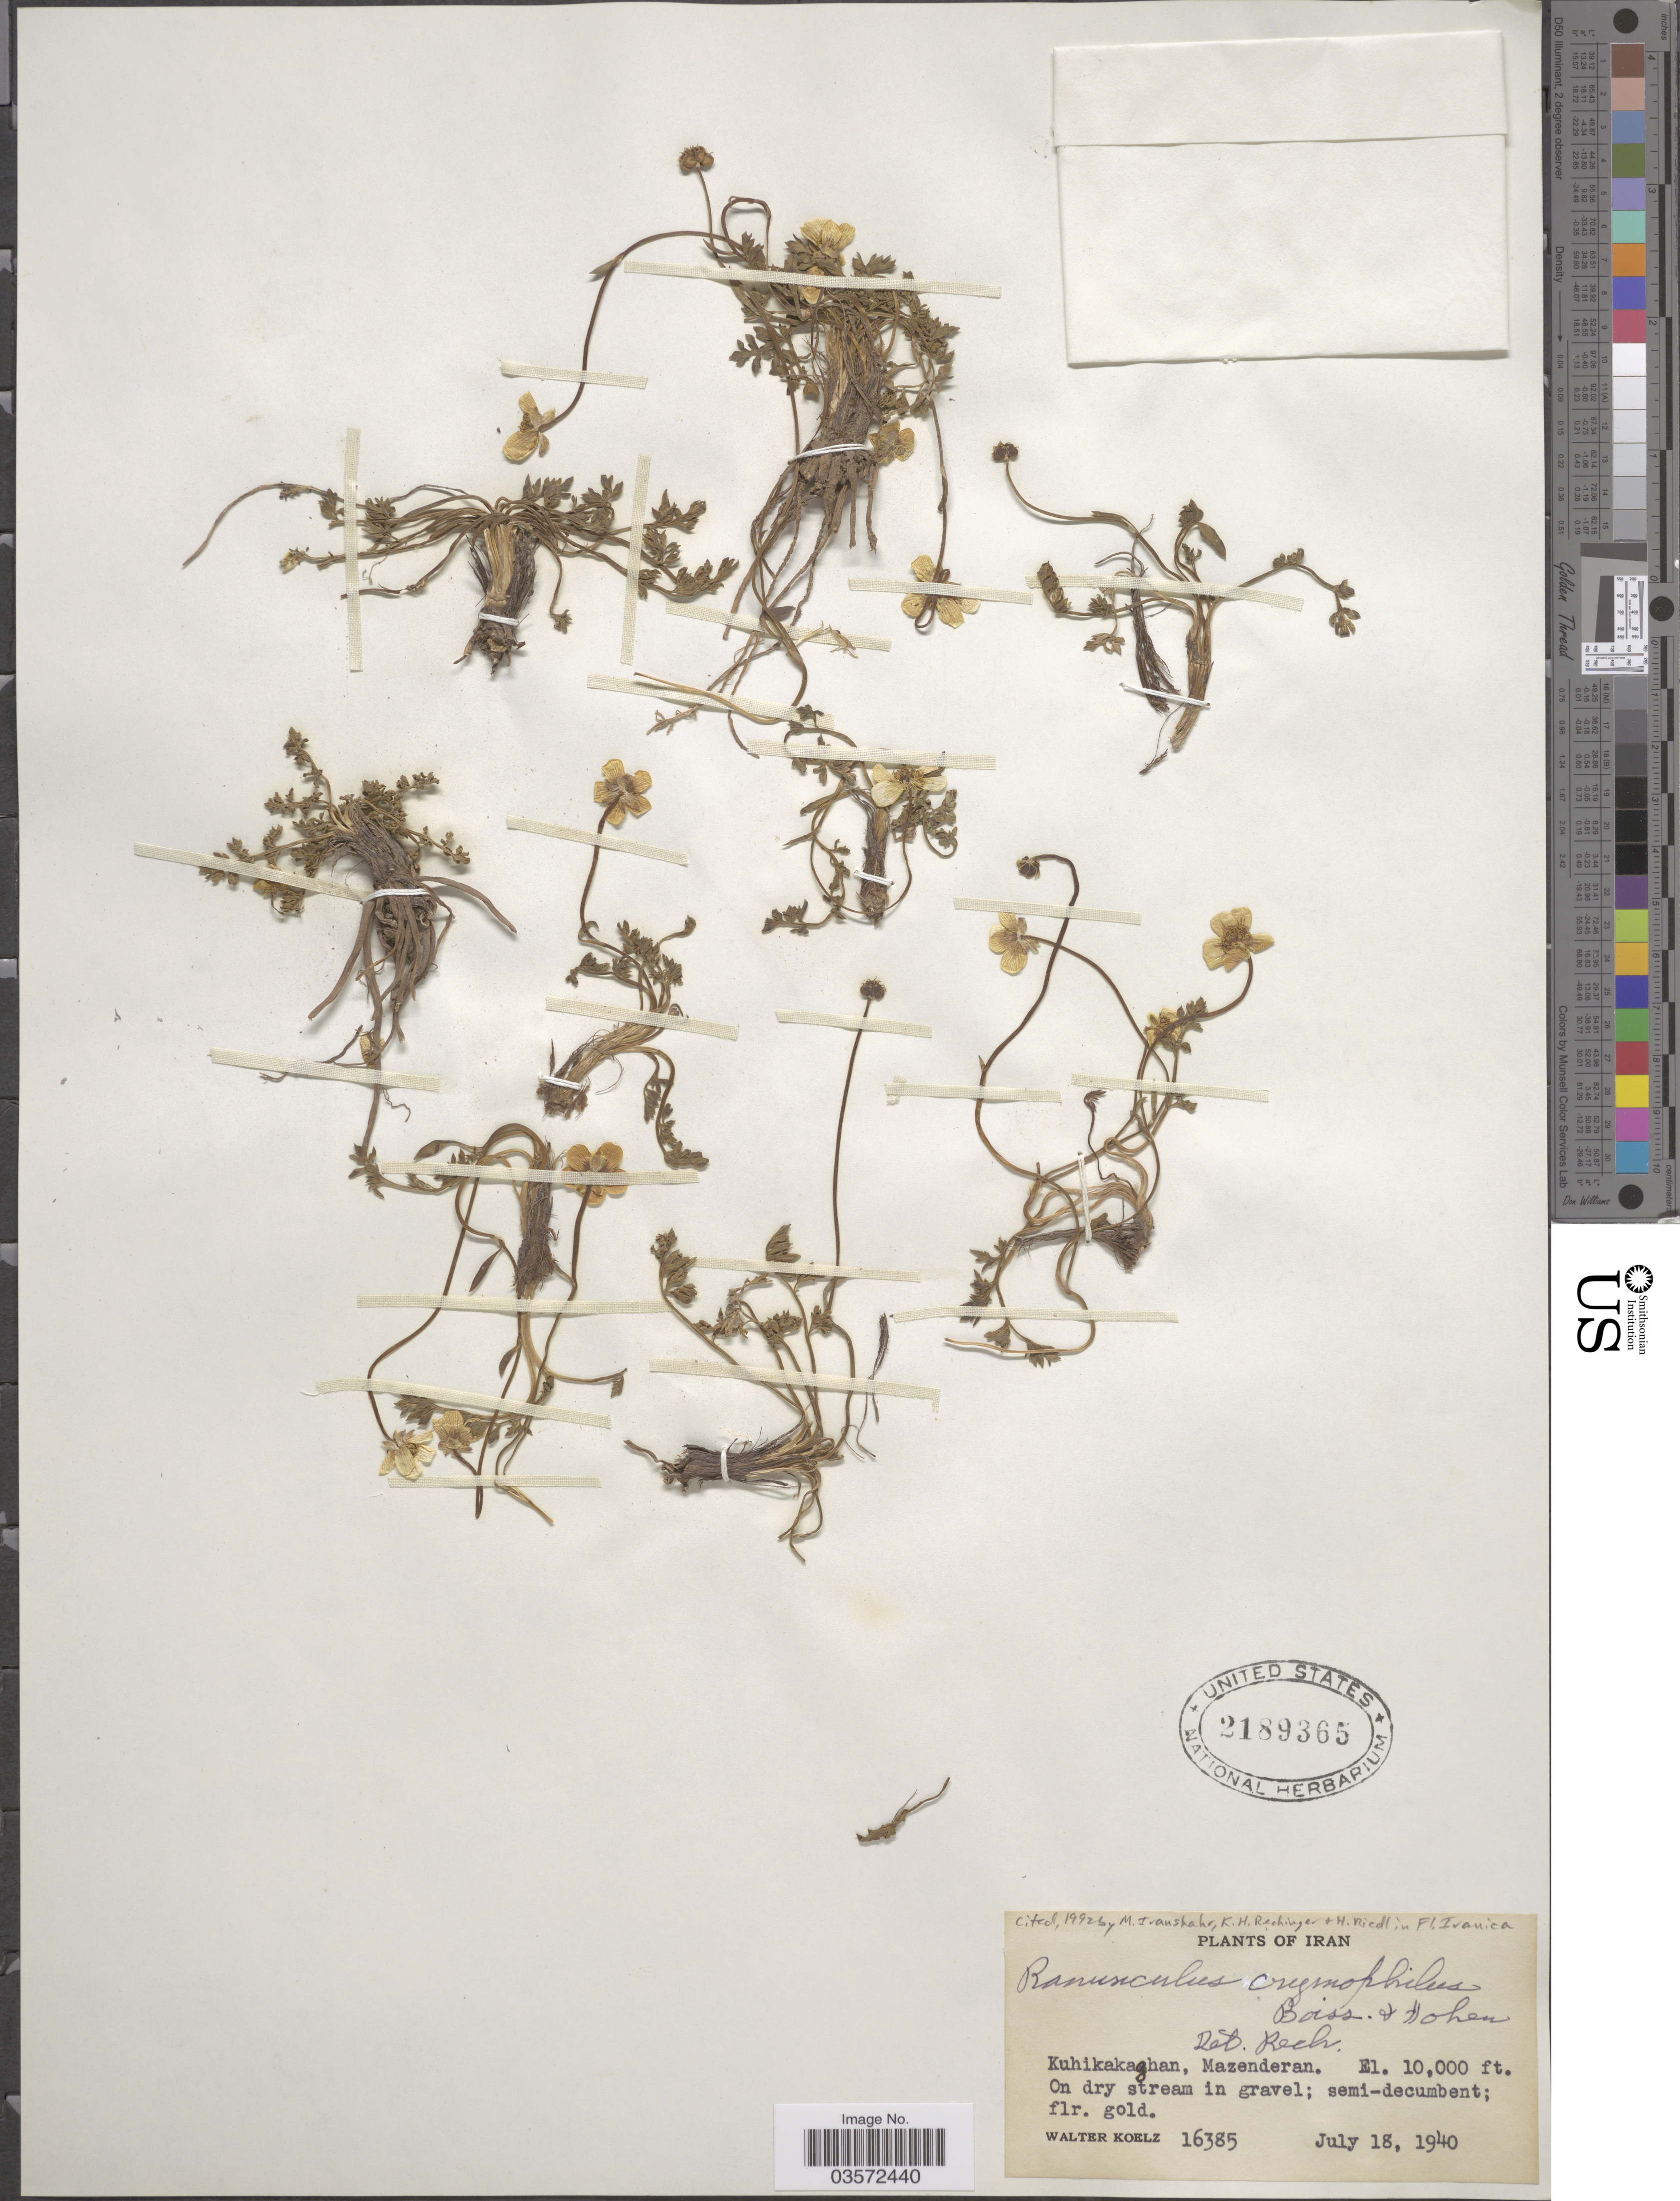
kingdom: Plantae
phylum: Tracheophyta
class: Magnoliopsida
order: Ranunculales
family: Ranunculaceae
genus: Ranunculus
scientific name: Ranunculus crymophilus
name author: Boiss. & Hohen.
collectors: W. N. Koelz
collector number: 16385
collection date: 1940-07-18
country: Iran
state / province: Mazandaran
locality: Kuhikakaghan, Mazenderan.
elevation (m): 3048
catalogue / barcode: US 2189365